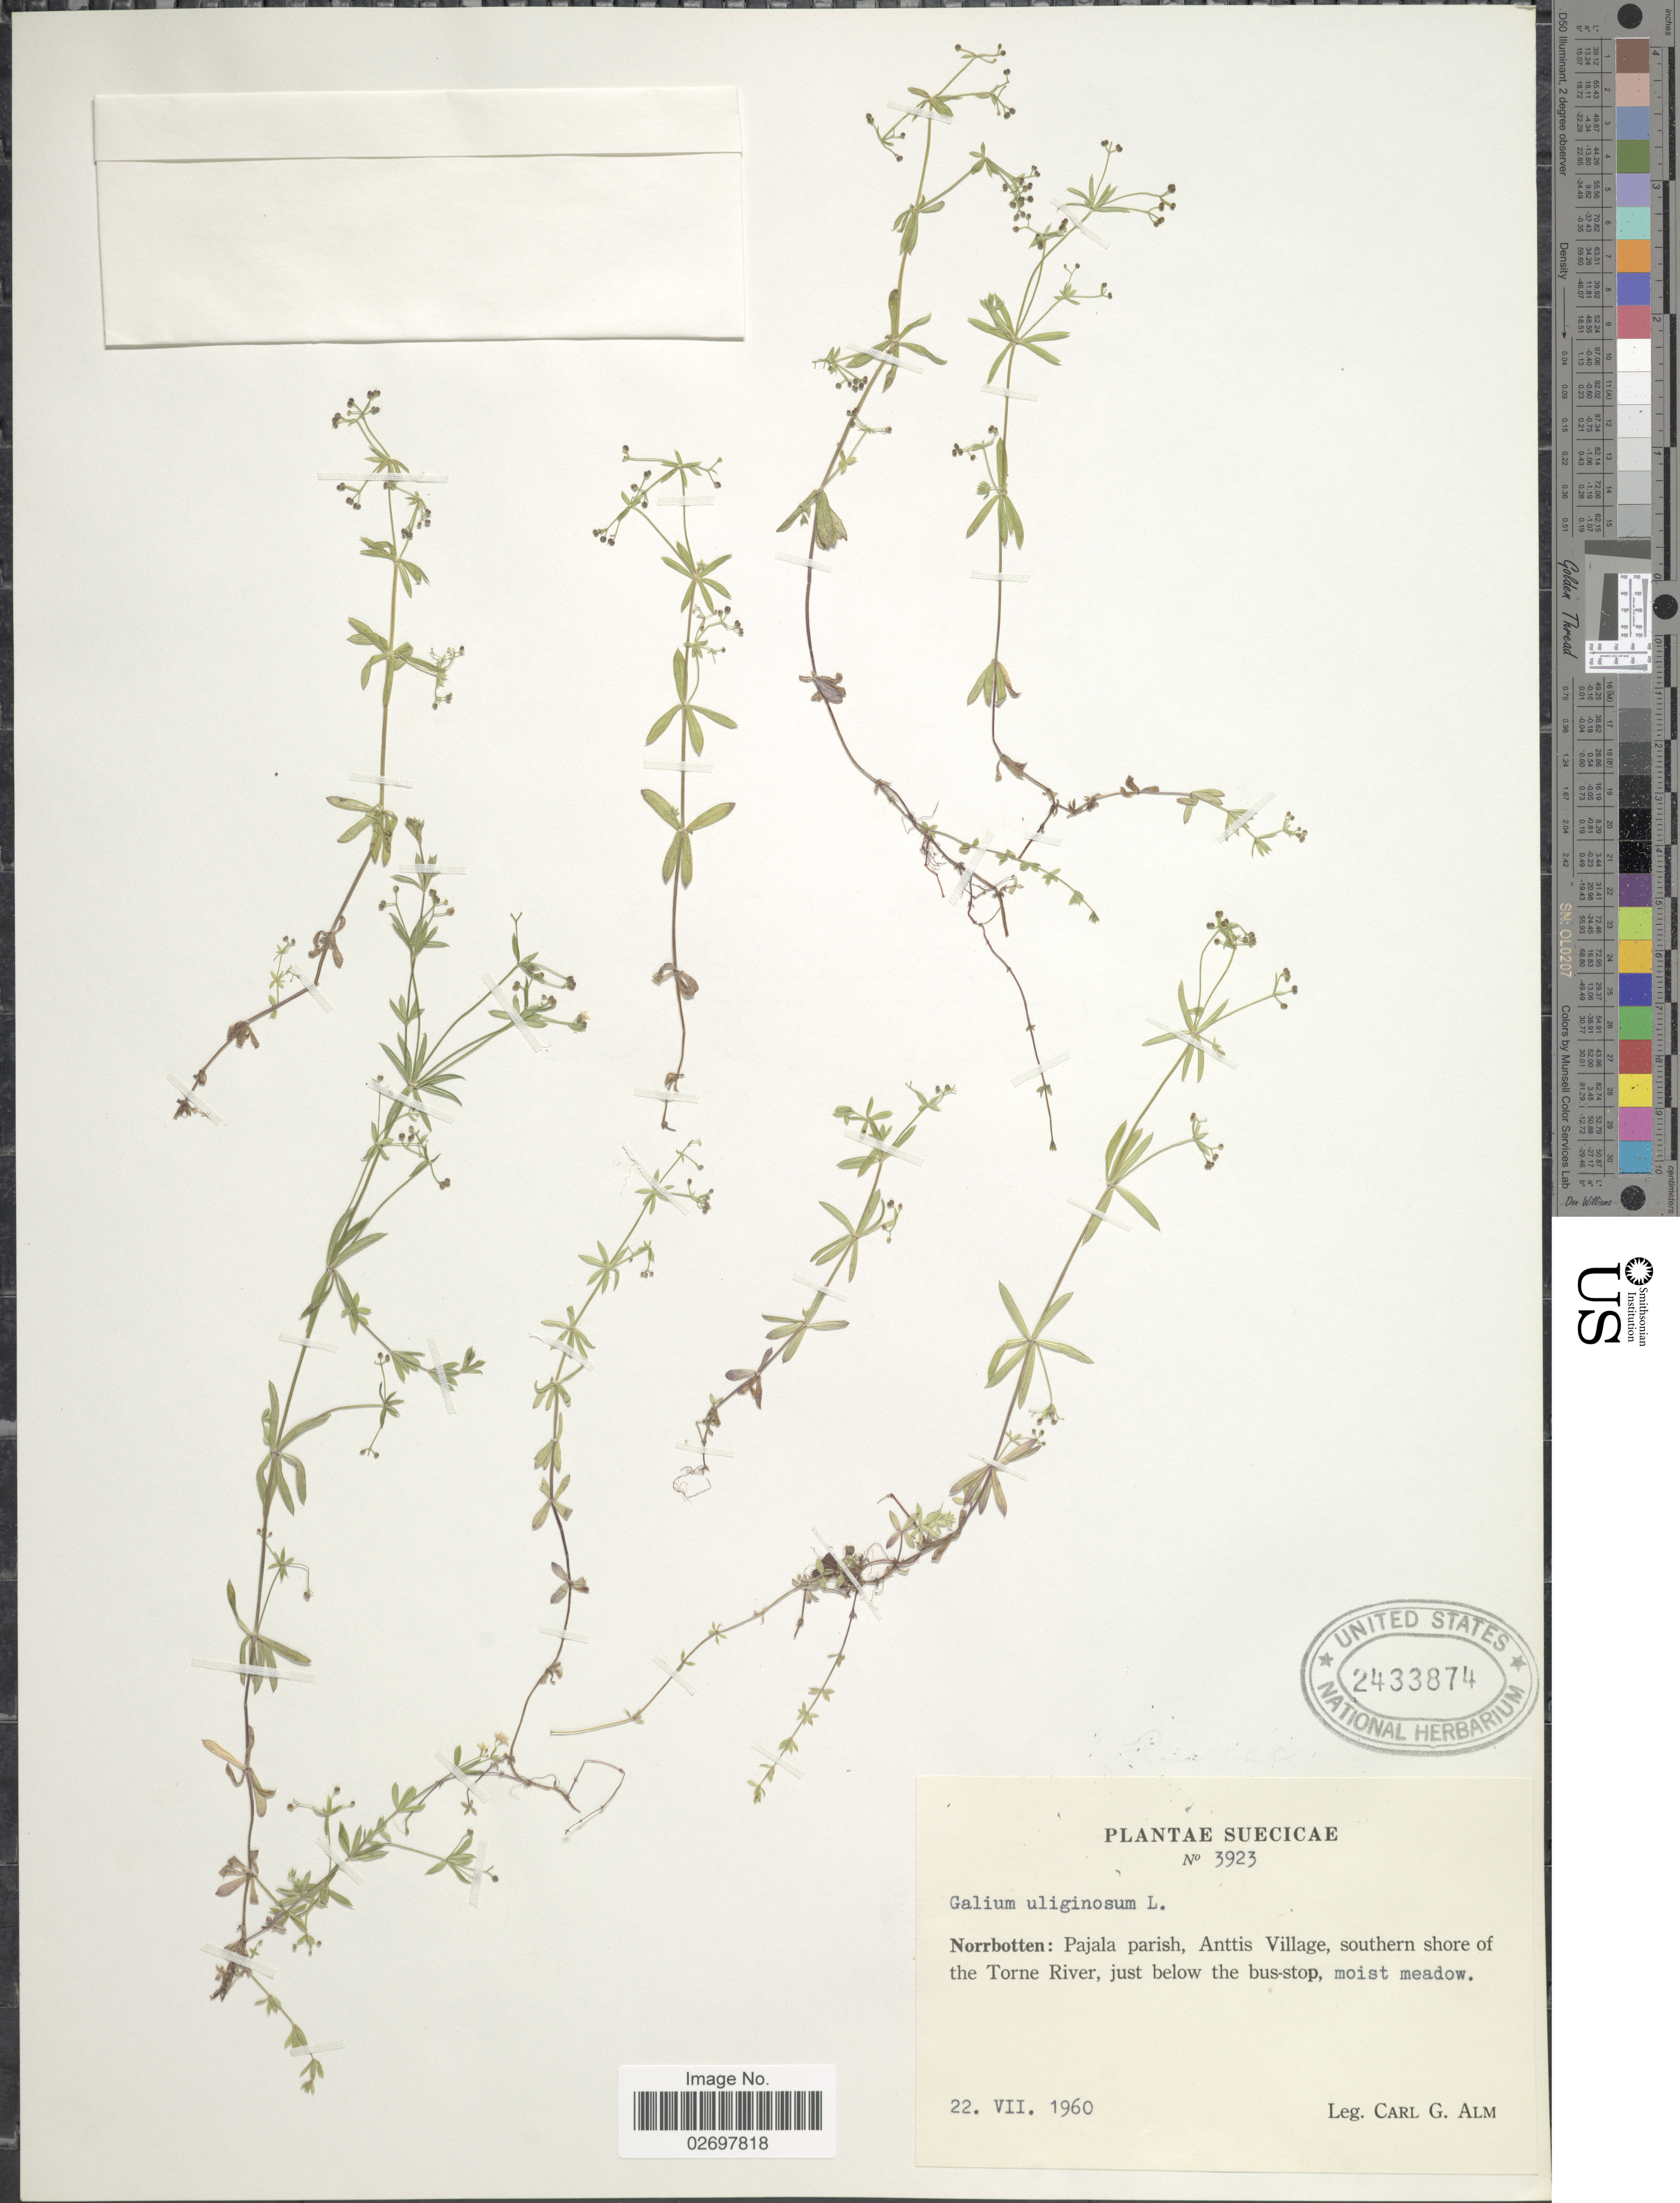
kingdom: Plantae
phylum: Tracheophyta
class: Magnoliopsida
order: Gentianales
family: Rubiaceae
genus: Galium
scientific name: Galium uliginosum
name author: L.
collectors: C. G. Alm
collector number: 3923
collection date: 1960-07-22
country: Sweden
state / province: Norrbotten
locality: Norrbotten: Pajala parish, Anttis Village, southern shore of the Torne River, just below the bus-stop, Suecicae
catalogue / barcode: US 2433874